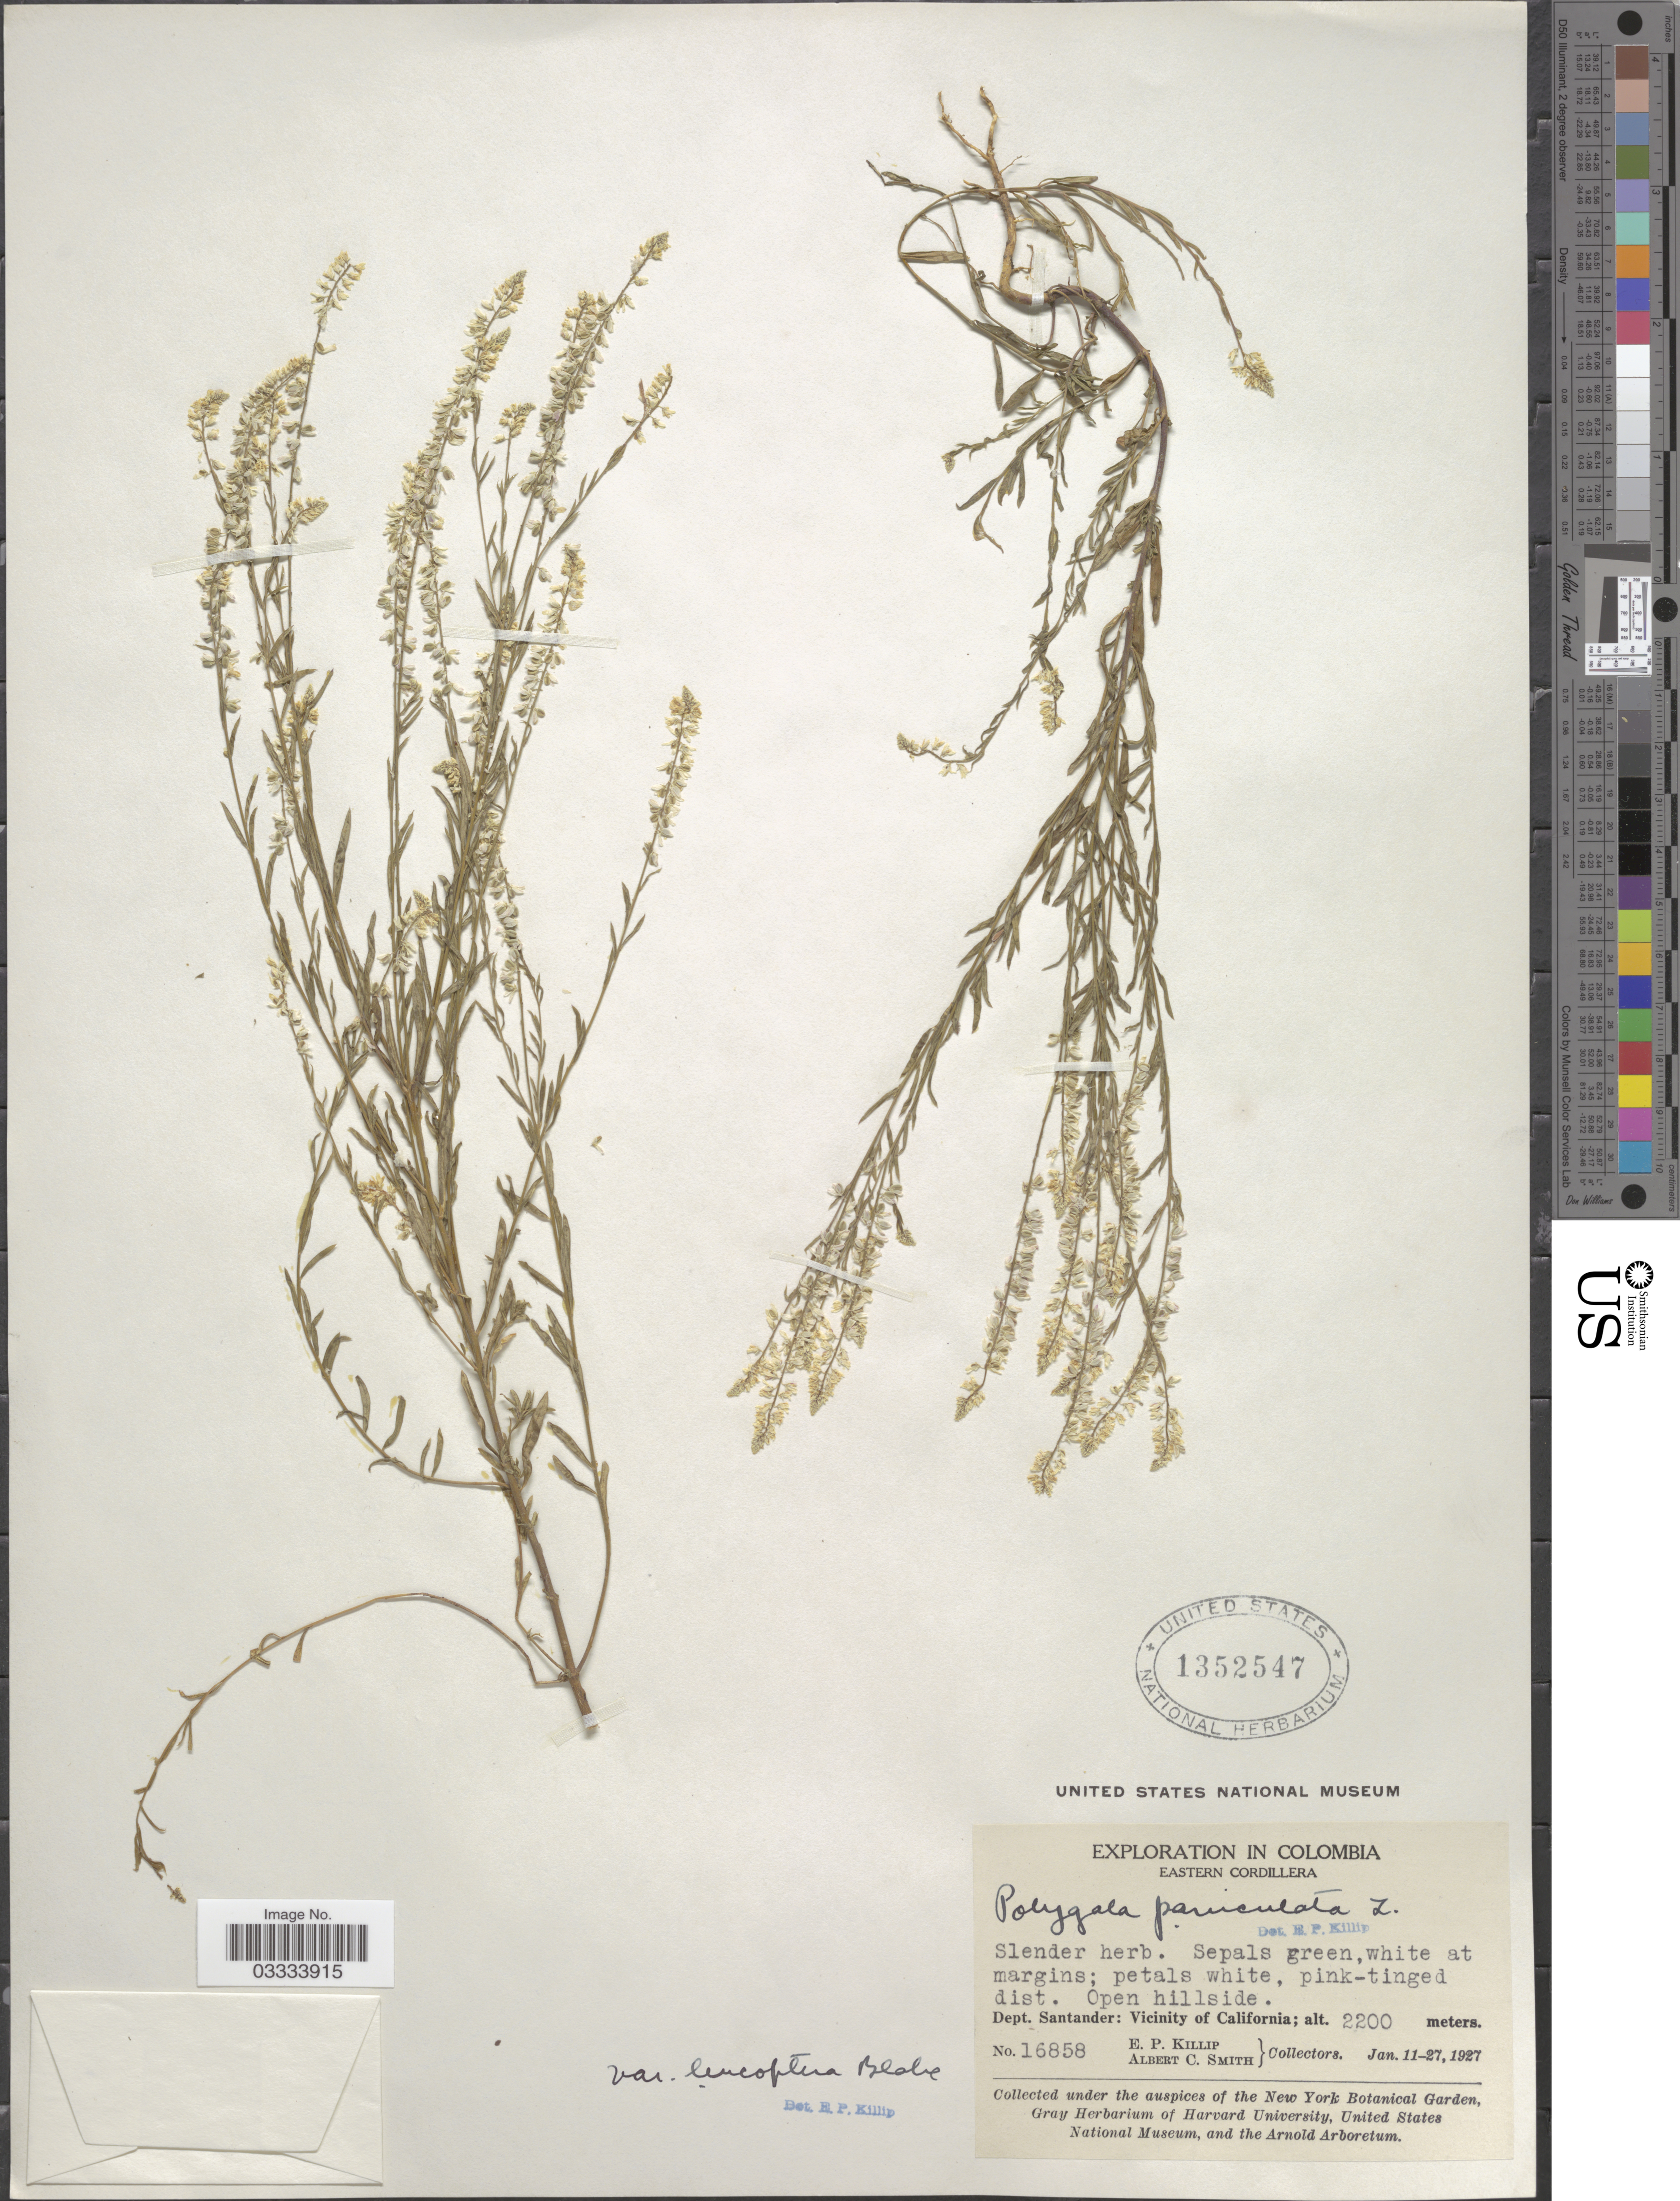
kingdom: Plantae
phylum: Tracheophyta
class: Magnoliopsida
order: Fabales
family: Polygalaceae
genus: Polygala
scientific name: Polygala paniculata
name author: L.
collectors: E. P. Killip & A. C. Smith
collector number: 16858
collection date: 1927-01-11/1927-01-27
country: Colombia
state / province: Santander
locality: Eastern Cordillera. Dept. Santander: Vicinity of California.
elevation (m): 2200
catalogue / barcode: US 1352547